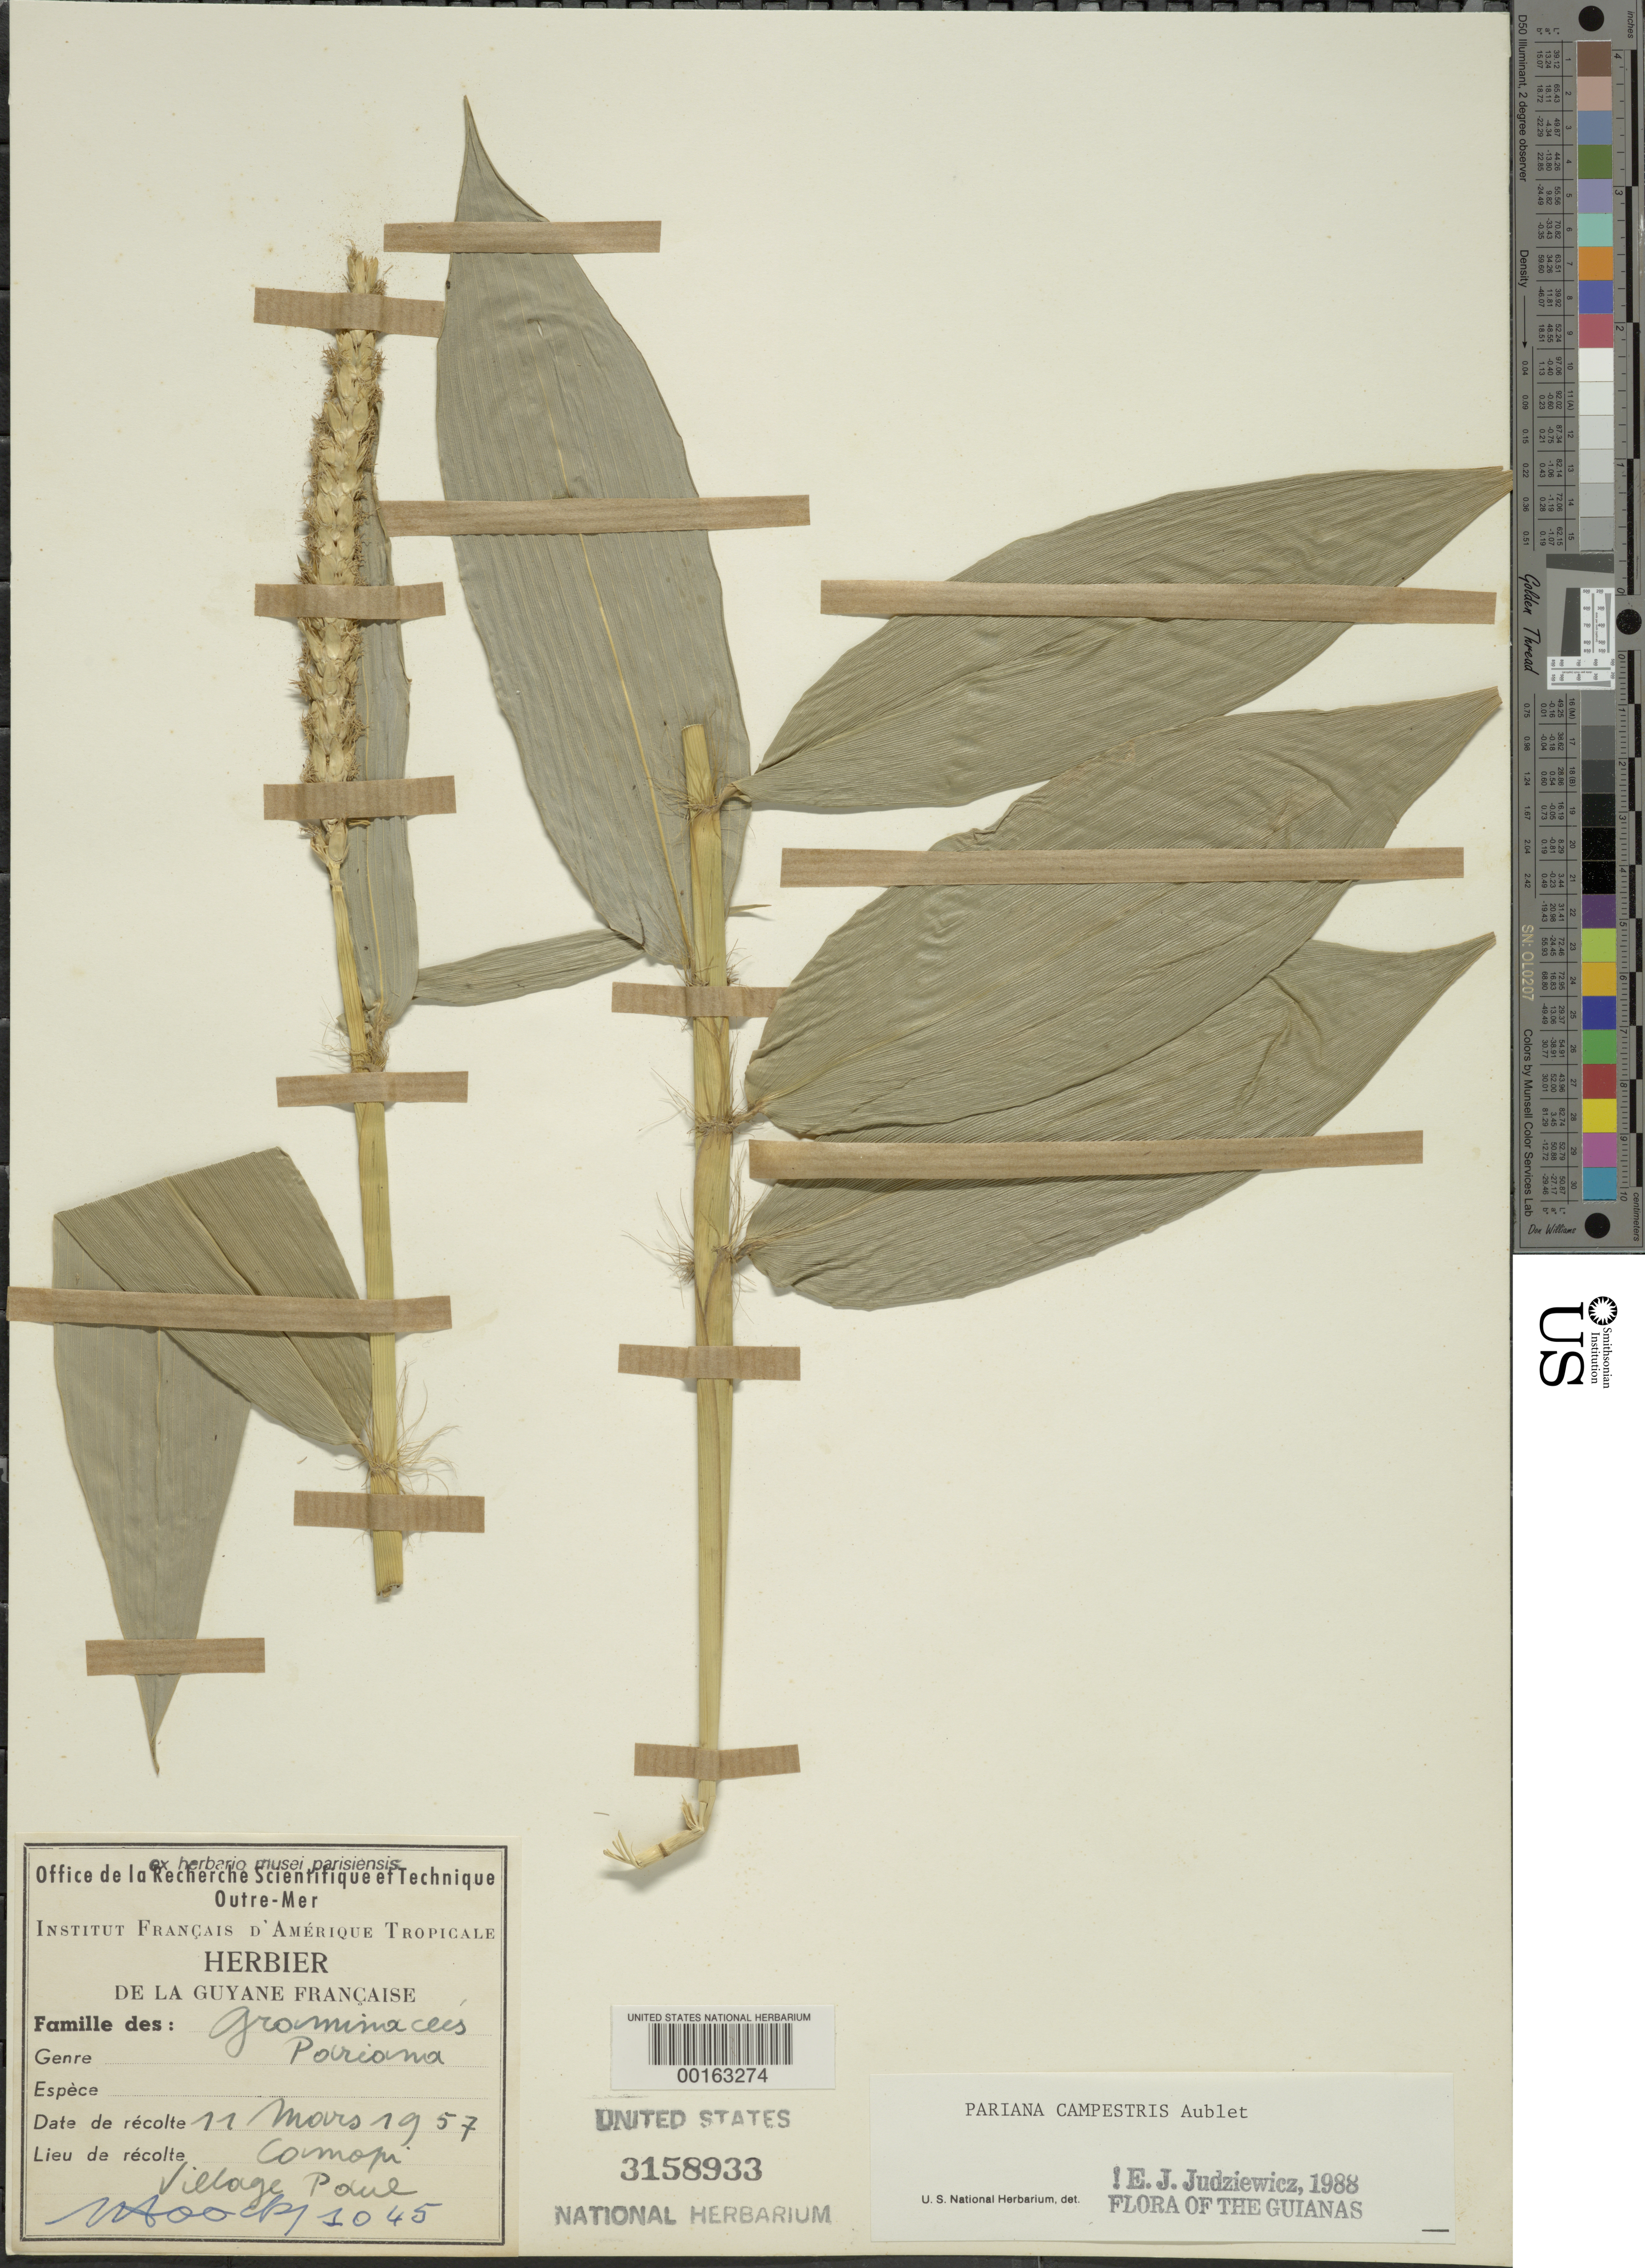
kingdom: Plantae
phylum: Tracheophyta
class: Liliopsida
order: Poales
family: Poaceae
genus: Pariana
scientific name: Pariana campestris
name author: Aubl.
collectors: J. Hoock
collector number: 1045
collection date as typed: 11 Mar 1957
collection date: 1957-03-11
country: Guyana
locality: Village paul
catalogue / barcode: US 3158933